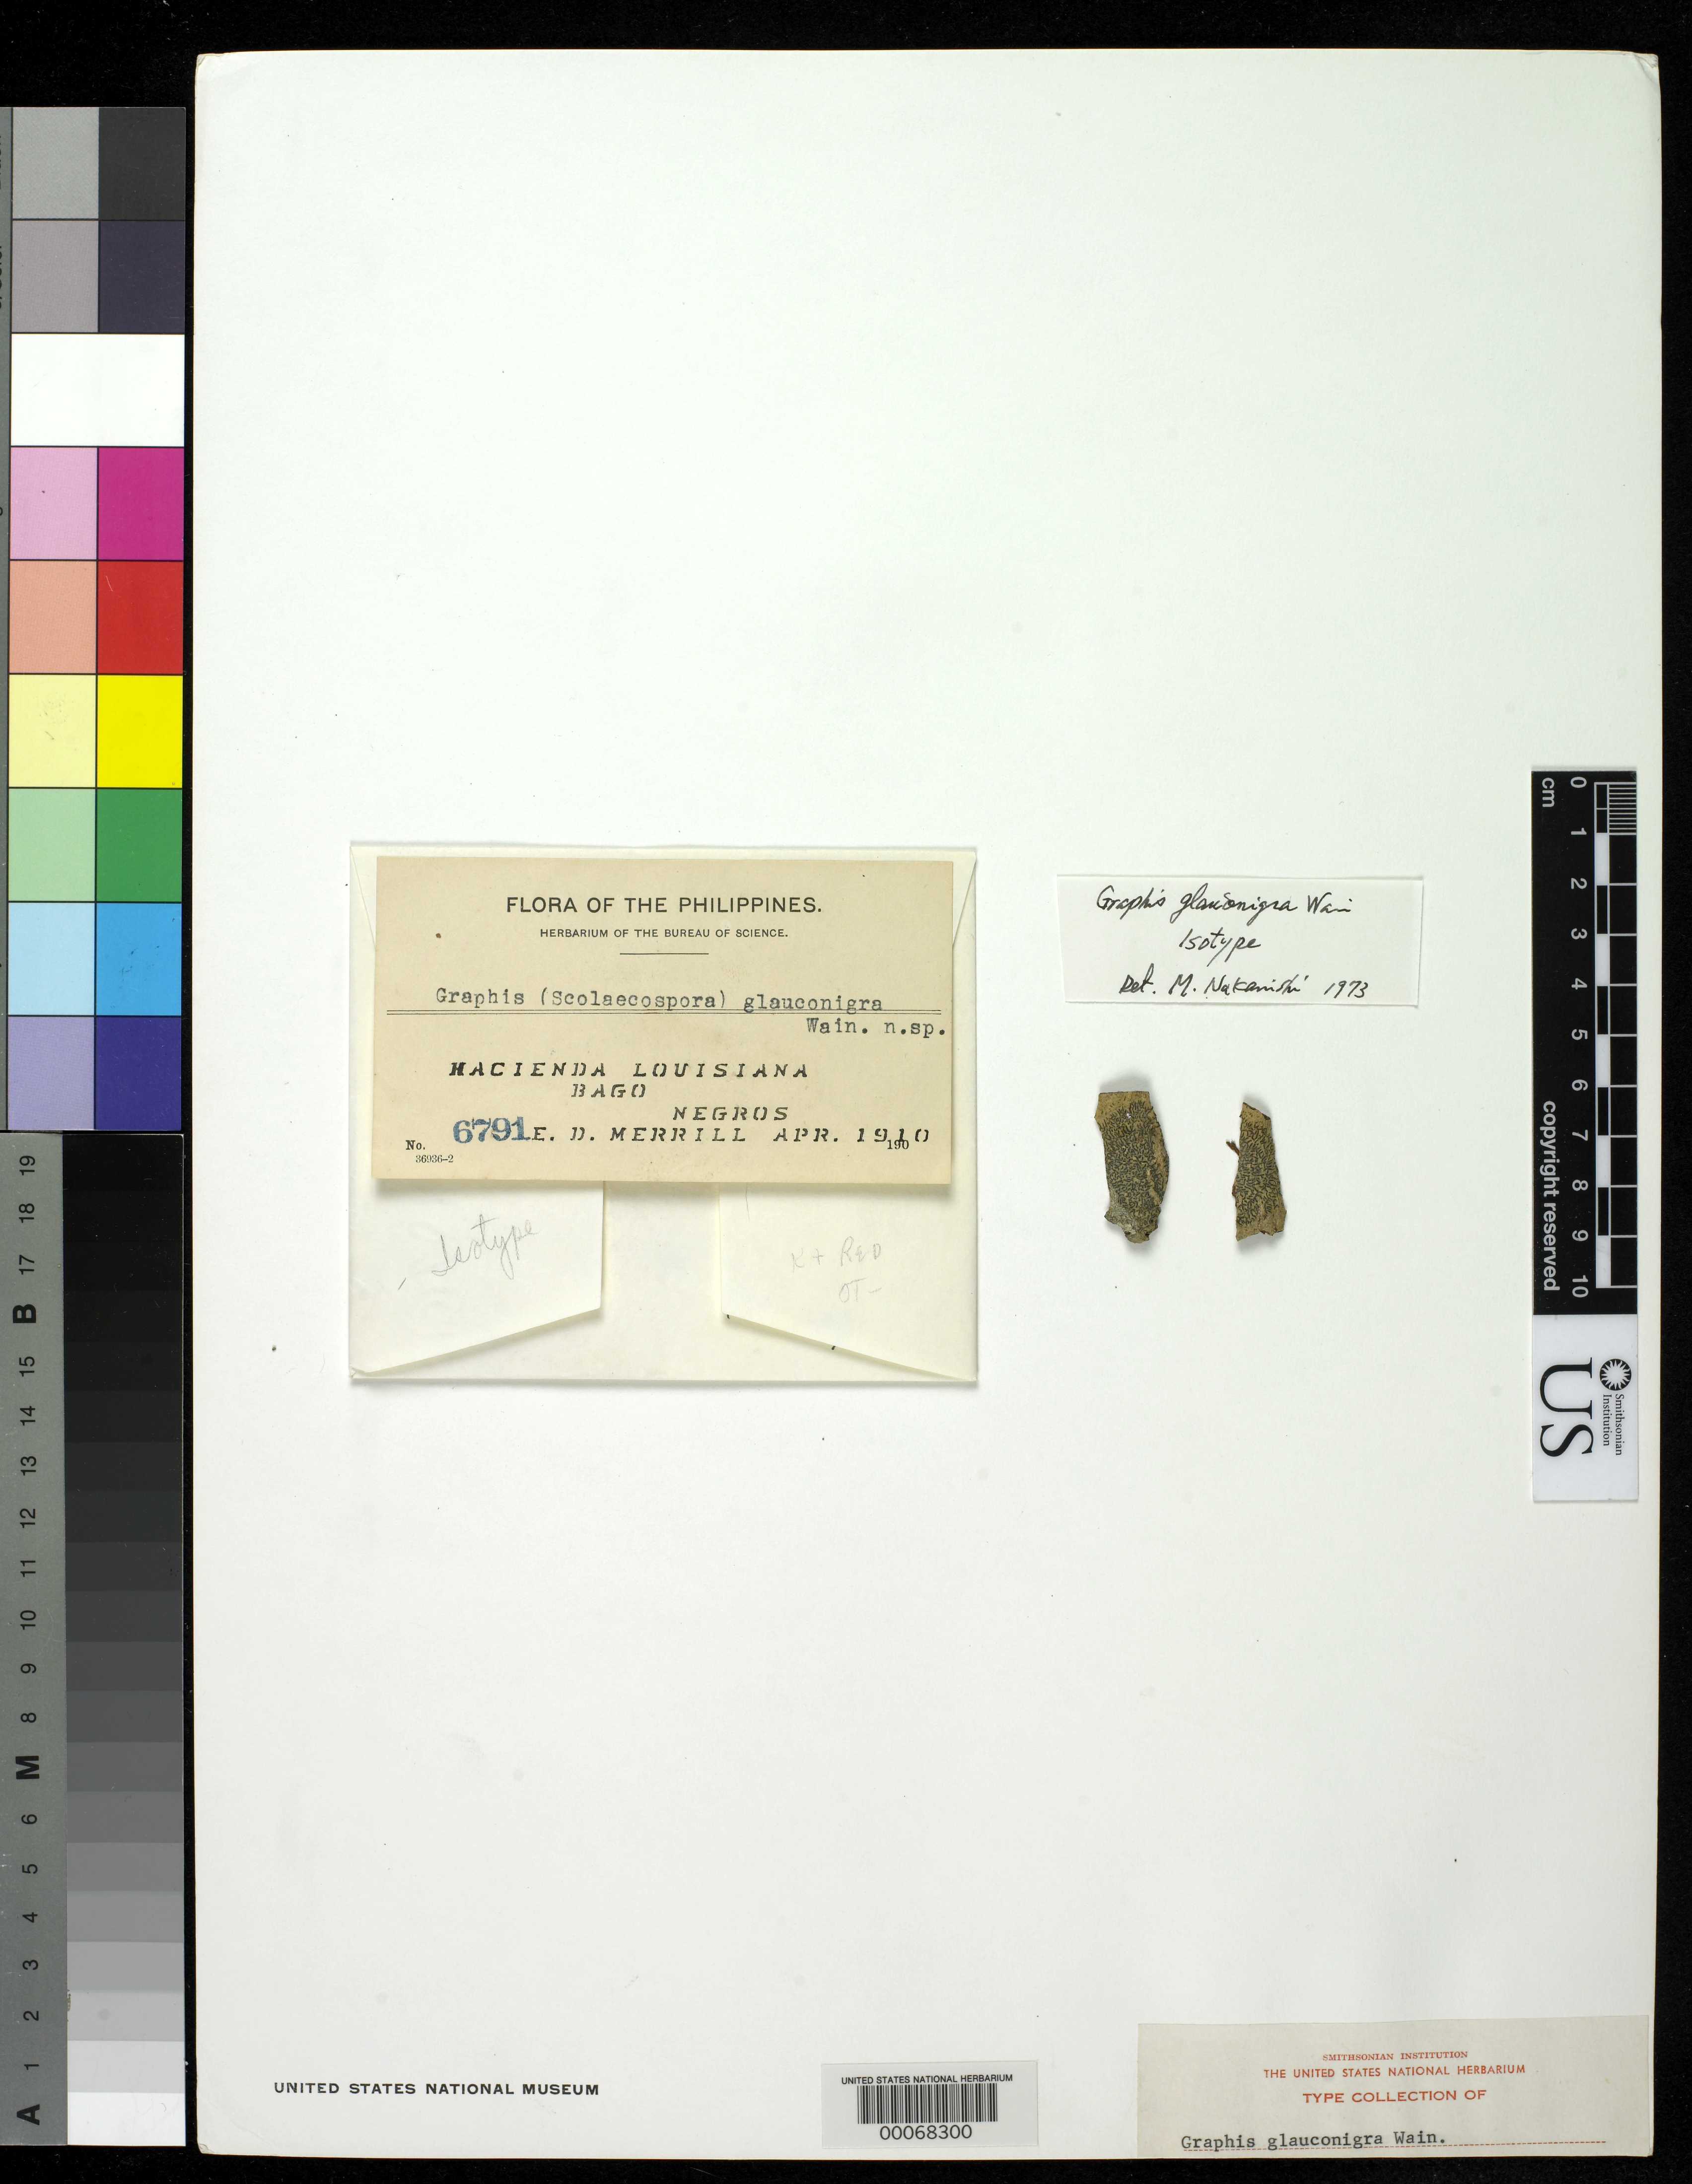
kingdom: Fungi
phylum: Ascomycota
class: Lecanoromycetes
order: Ostropales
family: Graphidaceae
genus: Graphis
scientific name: Graphis glauconigra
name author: Vain.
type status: Isotype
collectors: E. D. Merrill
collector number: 6791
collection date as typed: Apr 1910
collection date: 1910-04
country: Philippines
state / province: Western Visayas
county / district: Negros Occidental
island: Negros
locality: Hacienda Louisiana, Bago.